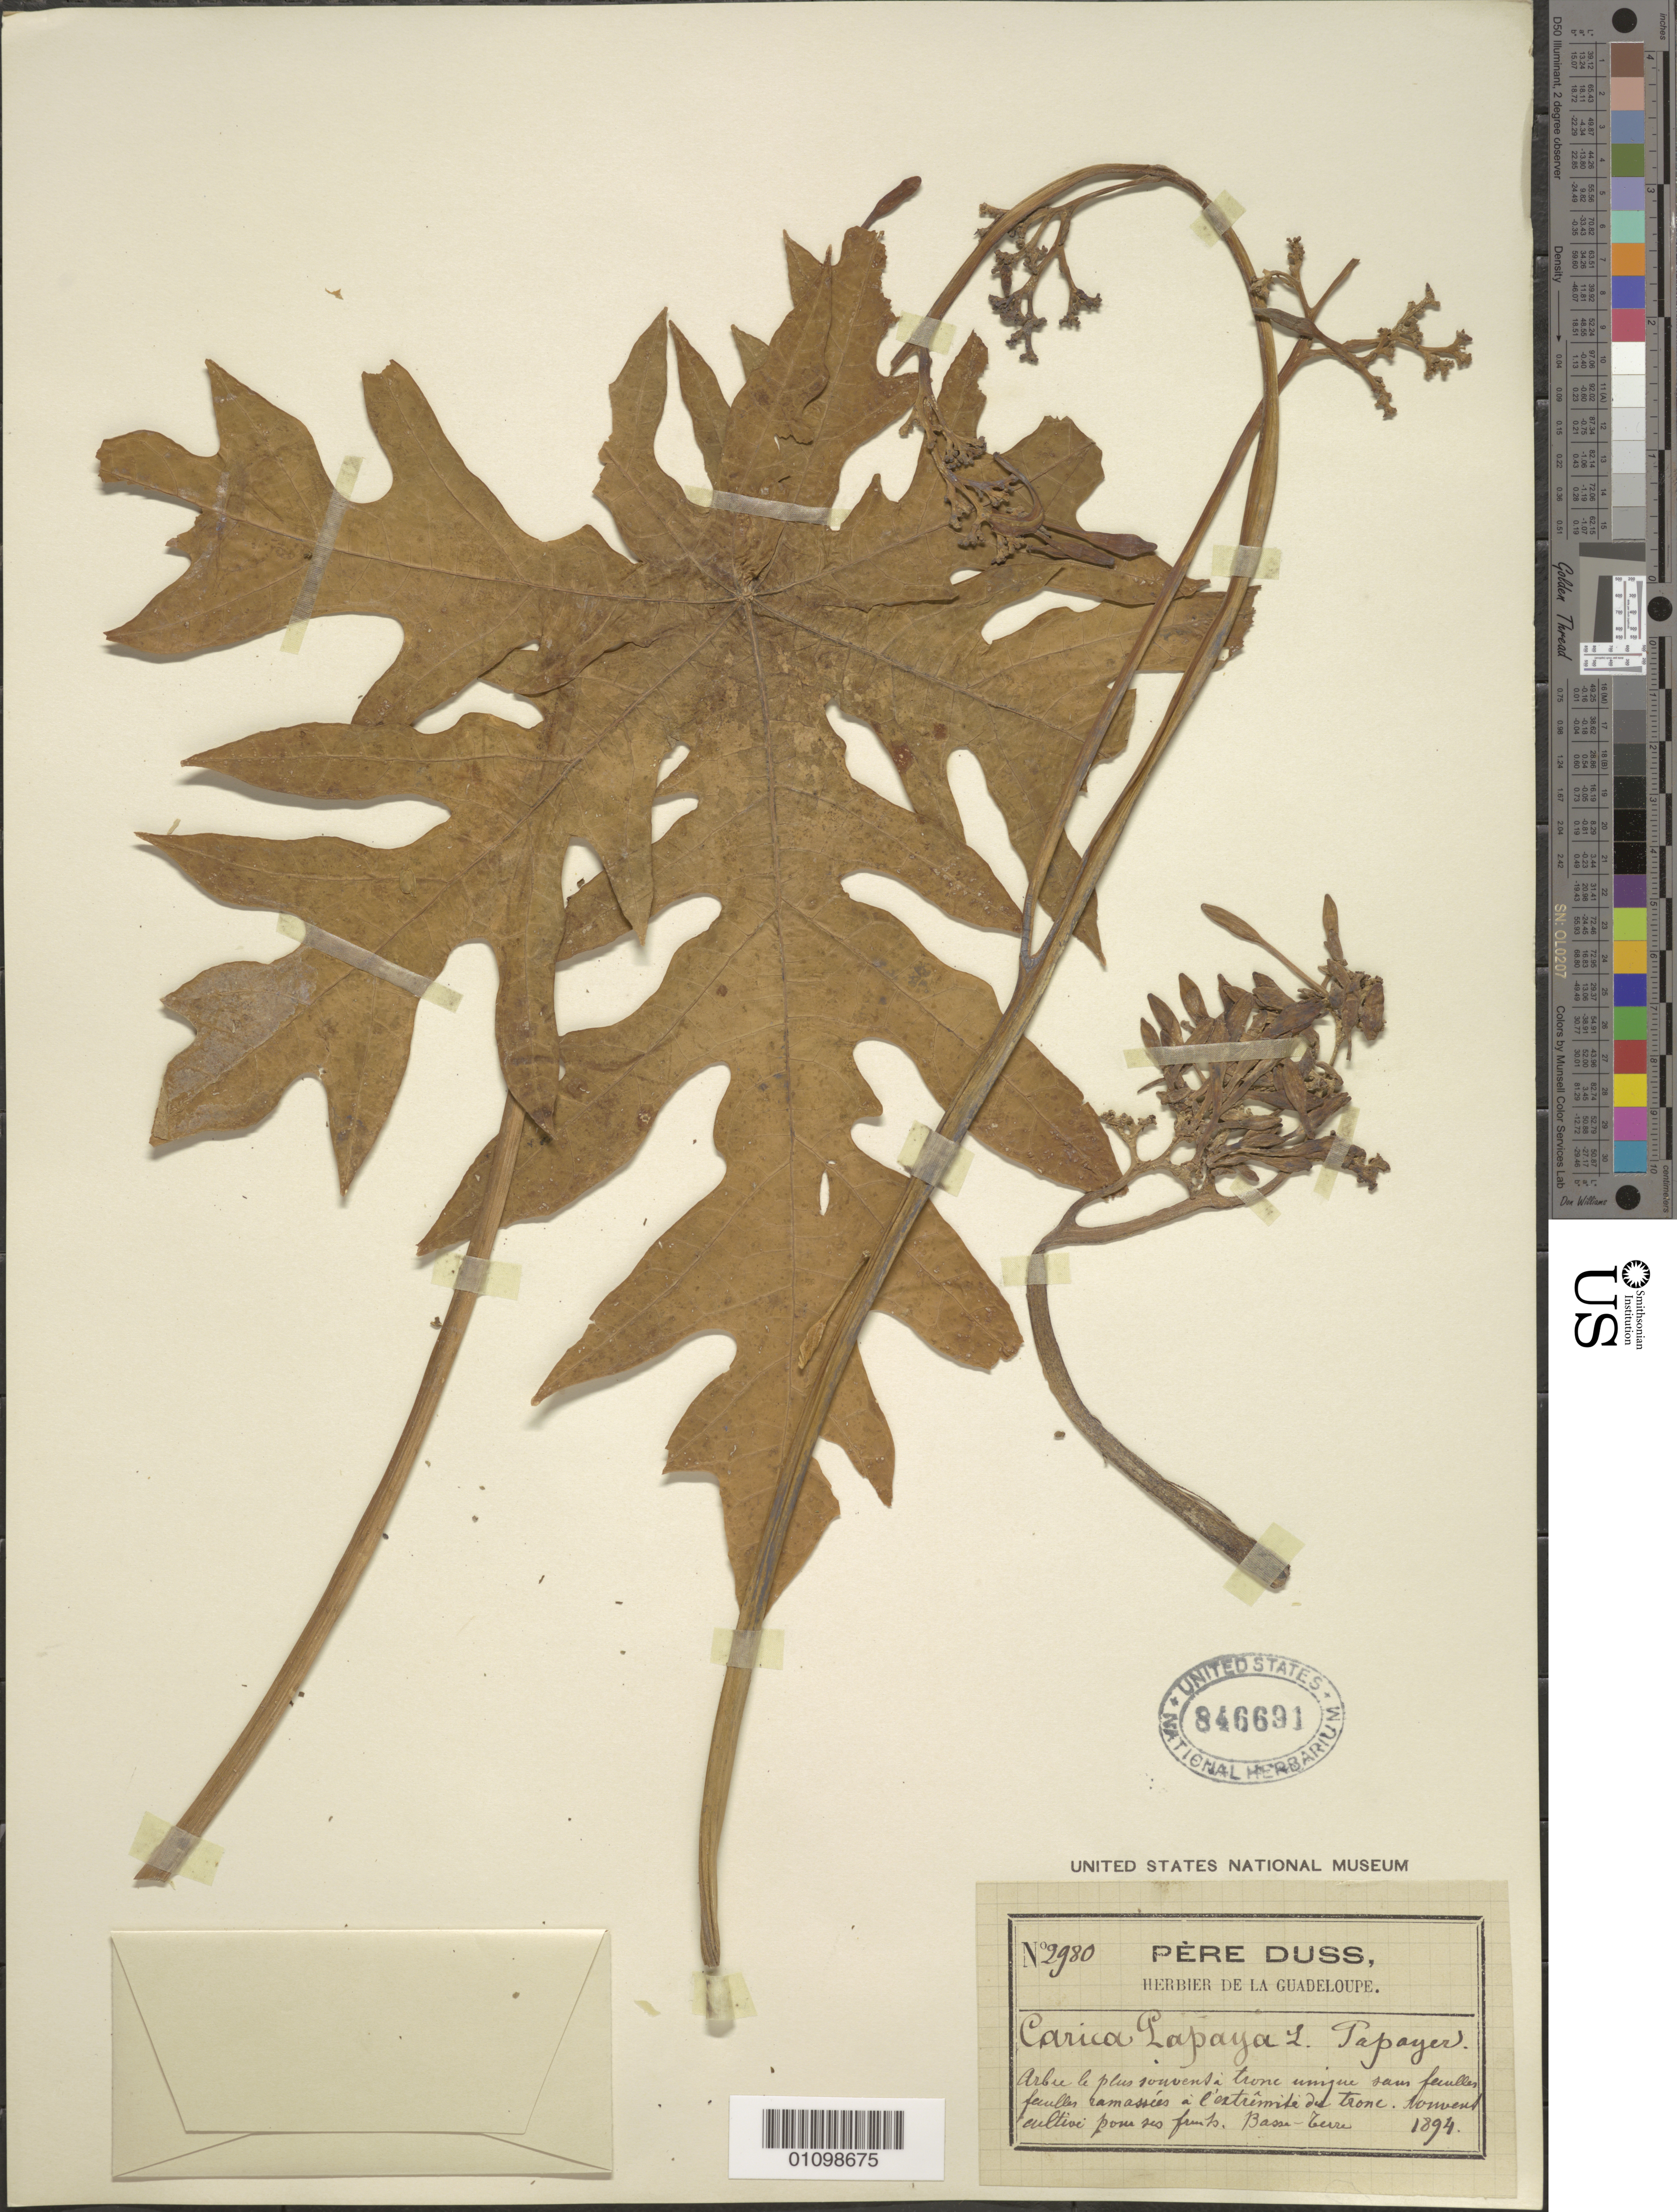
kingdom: Plantae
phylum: Tracheophyta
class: Magnoliopsida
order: Brassicales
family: Caricaceae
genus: Carica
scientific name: Carica papaya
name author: L.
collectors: Père Duss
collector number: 2980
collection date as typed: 1894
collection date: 1894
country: Guadeloupe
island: Basse Terre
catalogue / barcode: US 846691